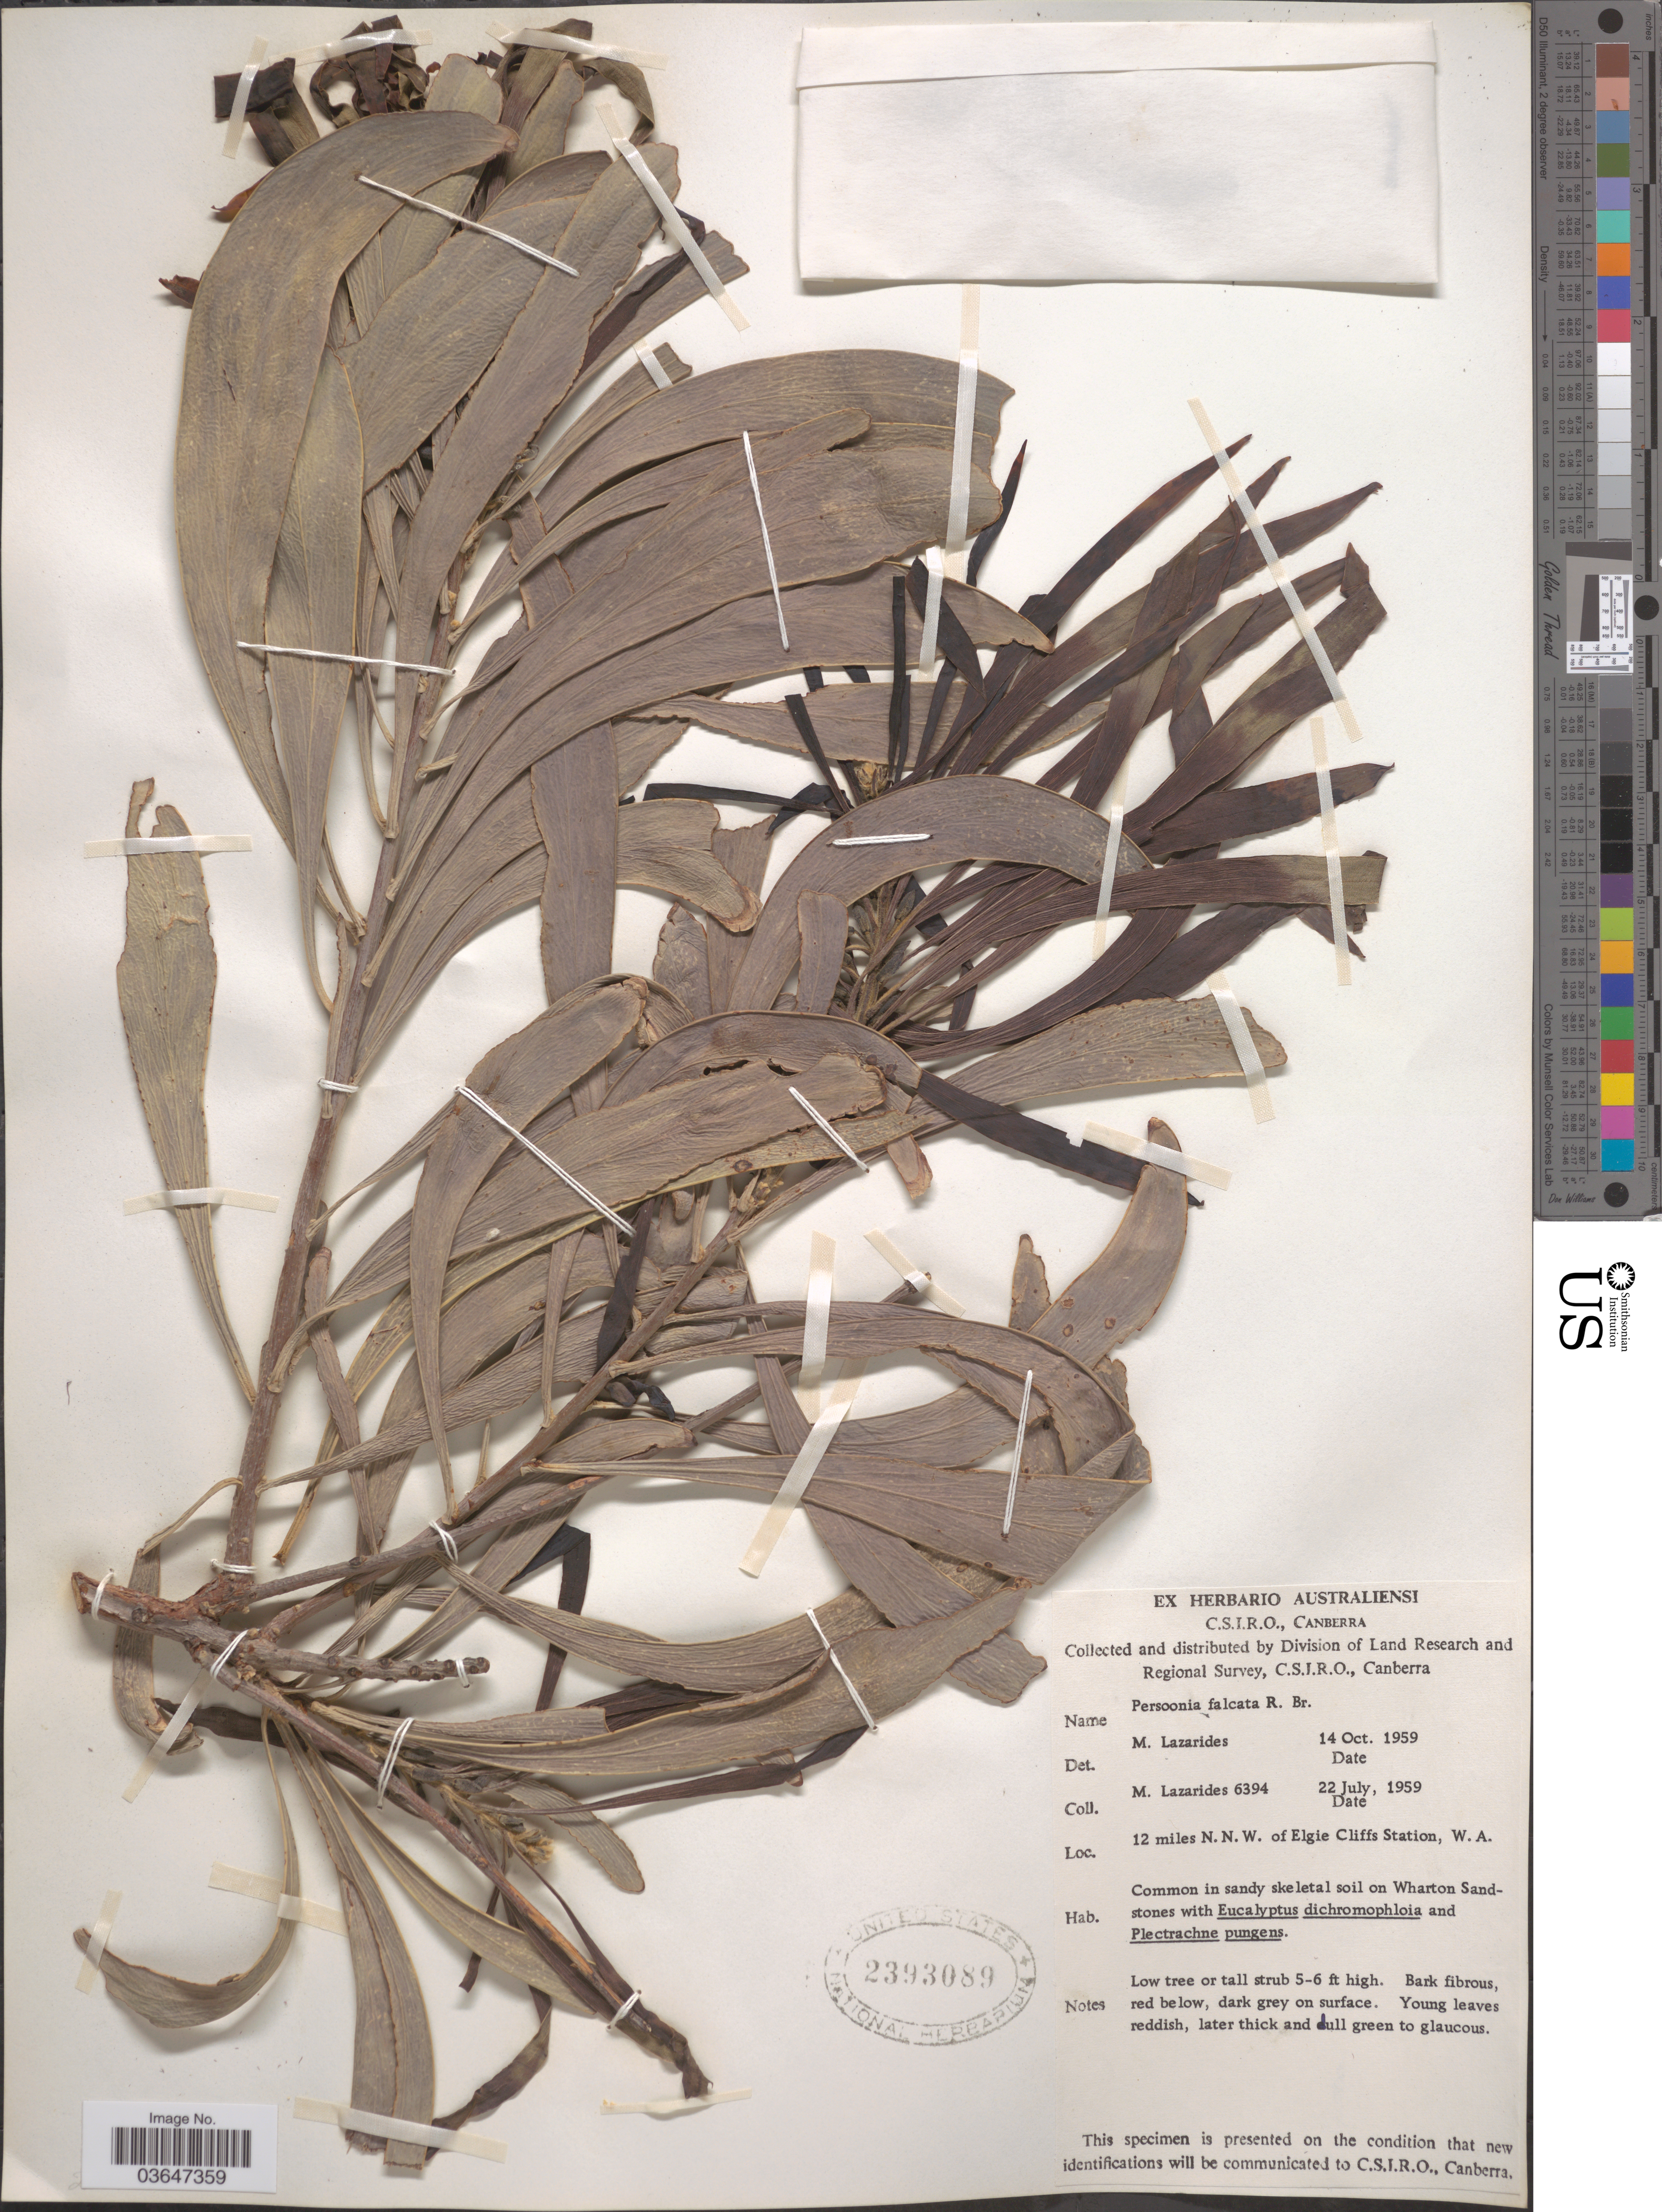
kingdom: Plantae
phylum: Tracheophyta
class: Magnoliopsida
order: Proteales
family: Proteaceae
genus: Persoonia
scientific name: Persoonia falcata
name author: R. Br.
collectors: M. Lazarides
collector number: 6394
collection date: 1959-07-22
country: Australia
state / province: Western Australia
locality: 12 miles N.N.W. of Elgie Cliffs Station. W.A.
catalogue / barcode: US 2393089